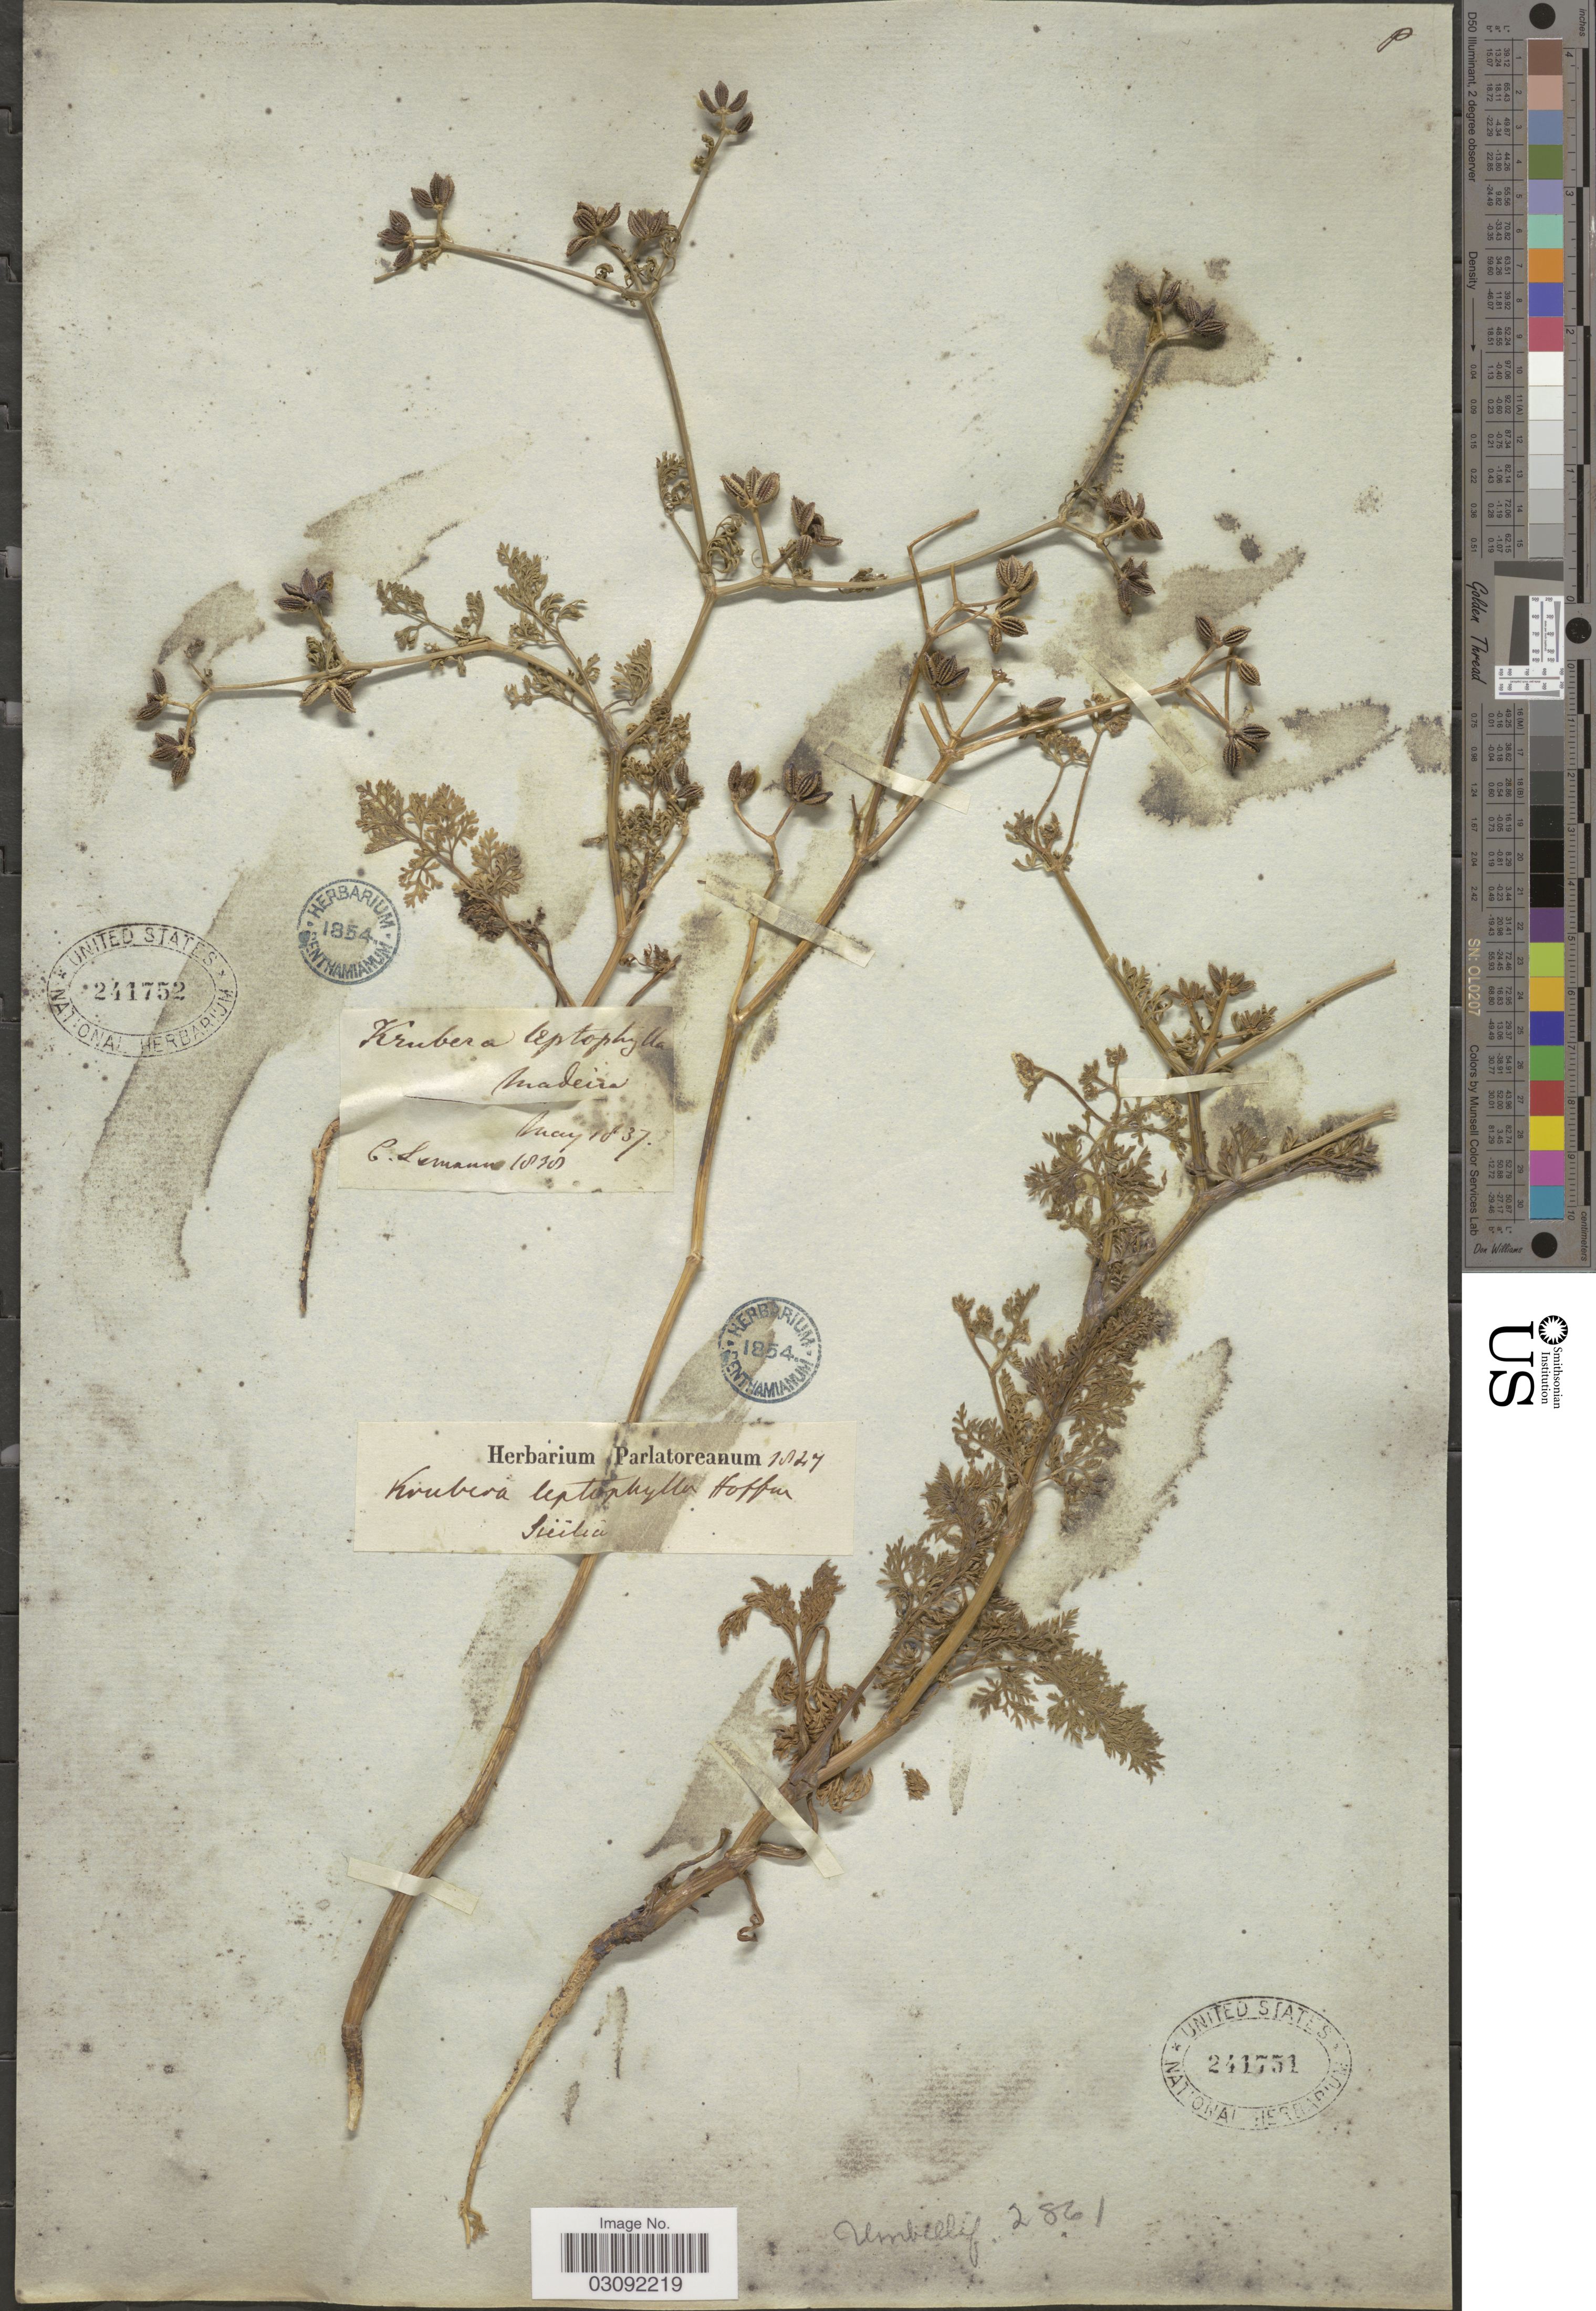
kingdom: Plantae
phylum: Tracheophyta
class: Magnoliopsida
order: Apiales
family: Apiaceae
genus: Krubera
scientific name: Krubera leptophylla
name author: Hoffm.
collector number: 2861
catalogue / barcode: US 241751